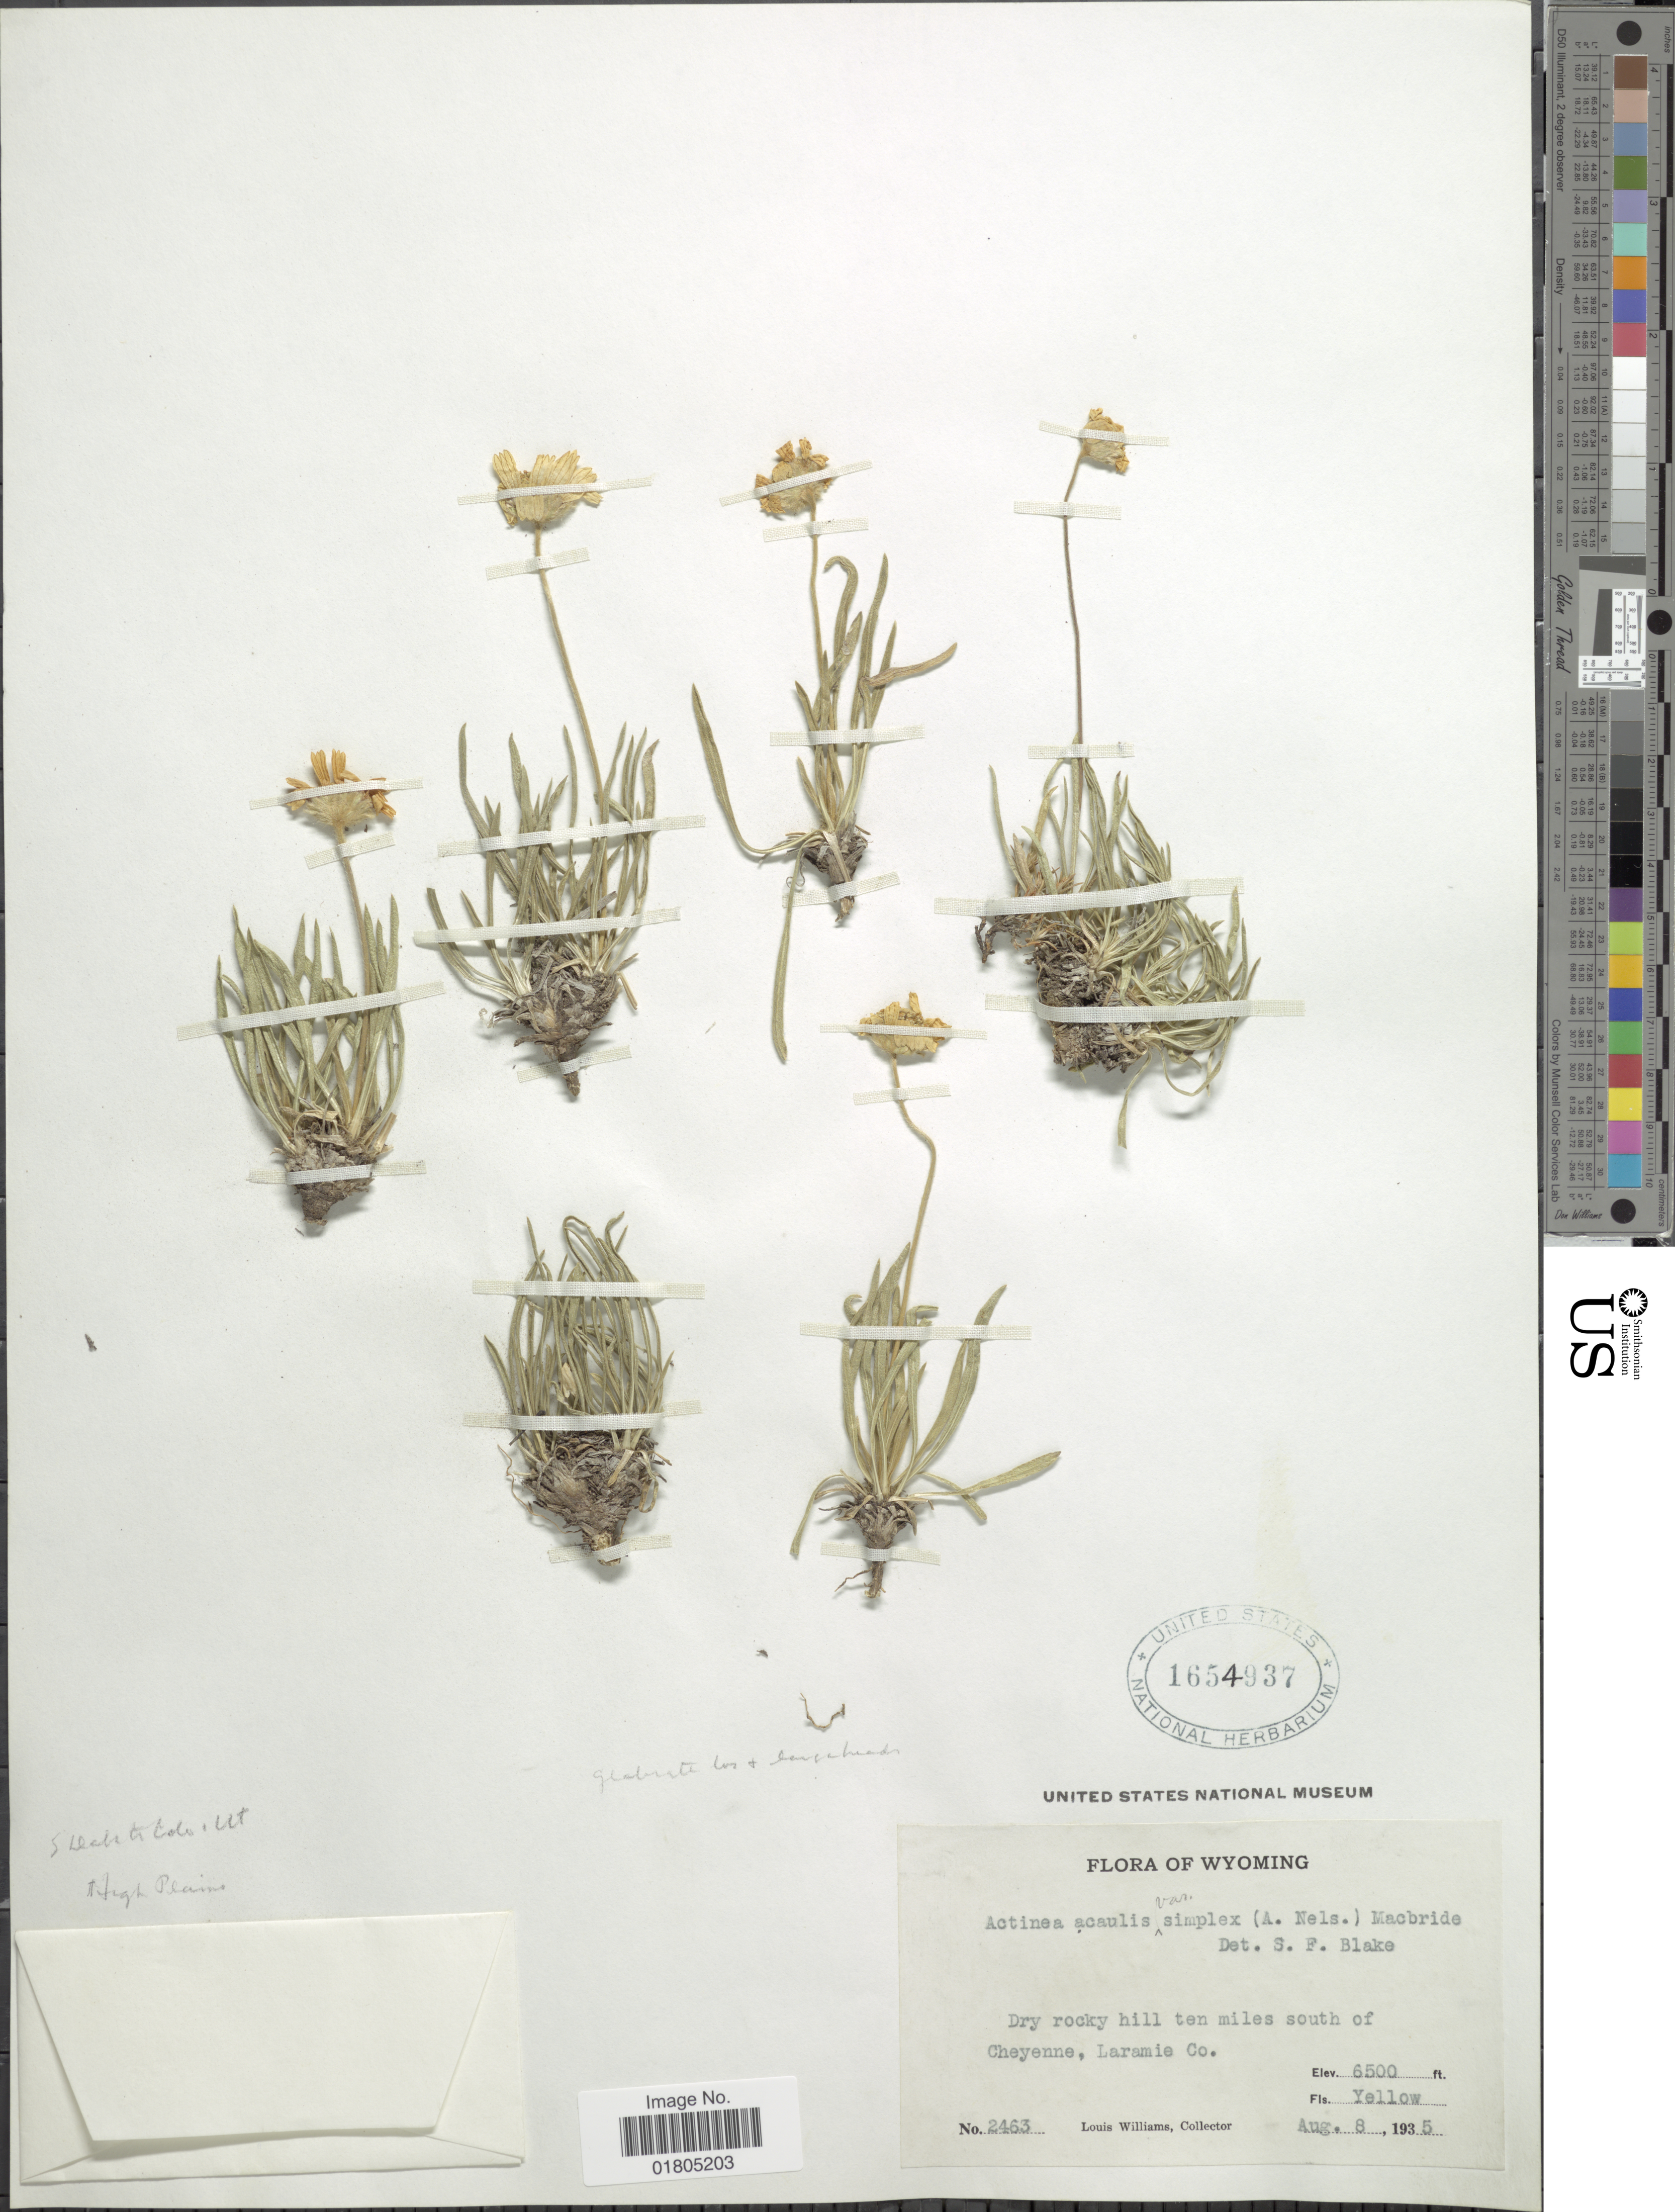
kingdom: Plantae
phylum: Tracheophyta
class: Magnoliopsida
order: Asterales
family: Asteraceae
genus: Actinea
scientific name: Actinea acaulis var. simplex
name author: (A. Nelson) J.F. Macbr.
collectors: L. O. Williams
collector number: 2463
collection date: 1935-08-08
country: United States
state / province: Wyoming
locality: Dry rocky hill ten miles south of Cheyenne, Laramie Co.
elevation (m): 1981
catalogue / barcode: US 1654937